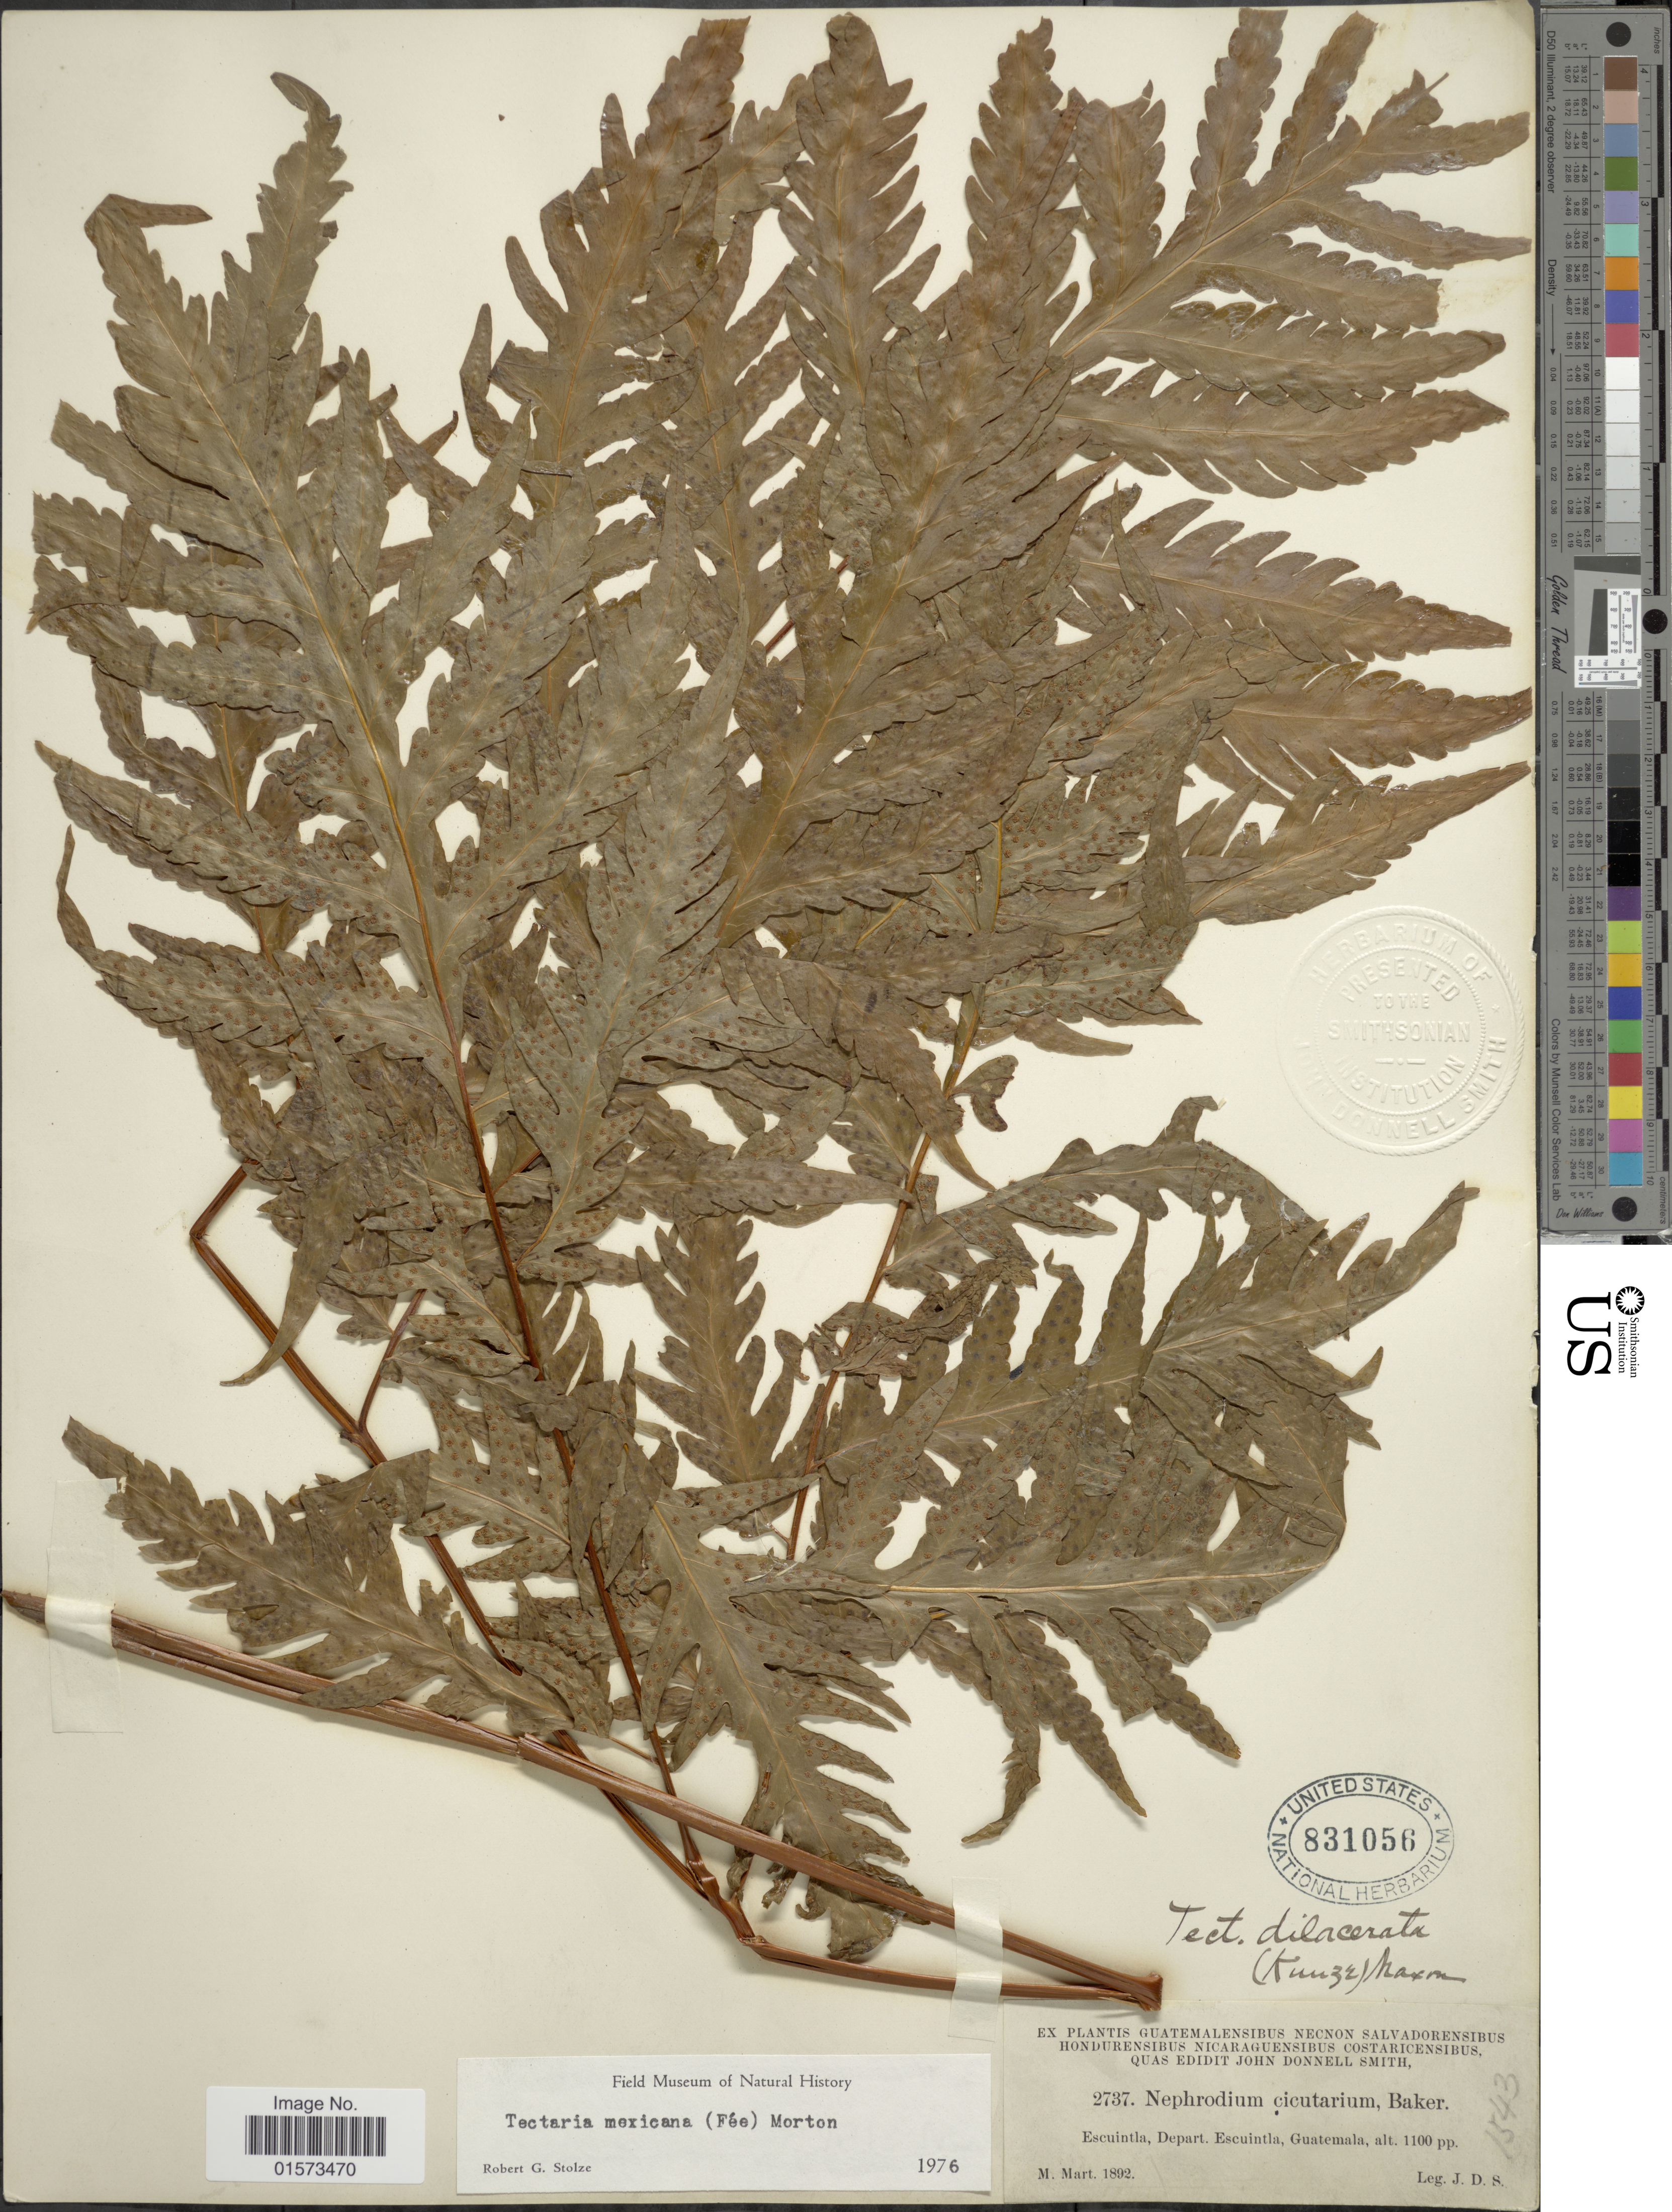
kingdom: Plantae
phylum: Tracheophyta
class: Polypodiopsida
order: Polypodiales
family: Tectariaceae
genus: Tectaria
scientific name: Tectaria mexicana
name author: (Fée) C.V. Morton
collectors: J. Donnell Smith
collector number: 2737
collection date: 1892-03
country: Guatemala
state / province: Escuintla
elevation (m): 335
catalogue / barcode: US 831056